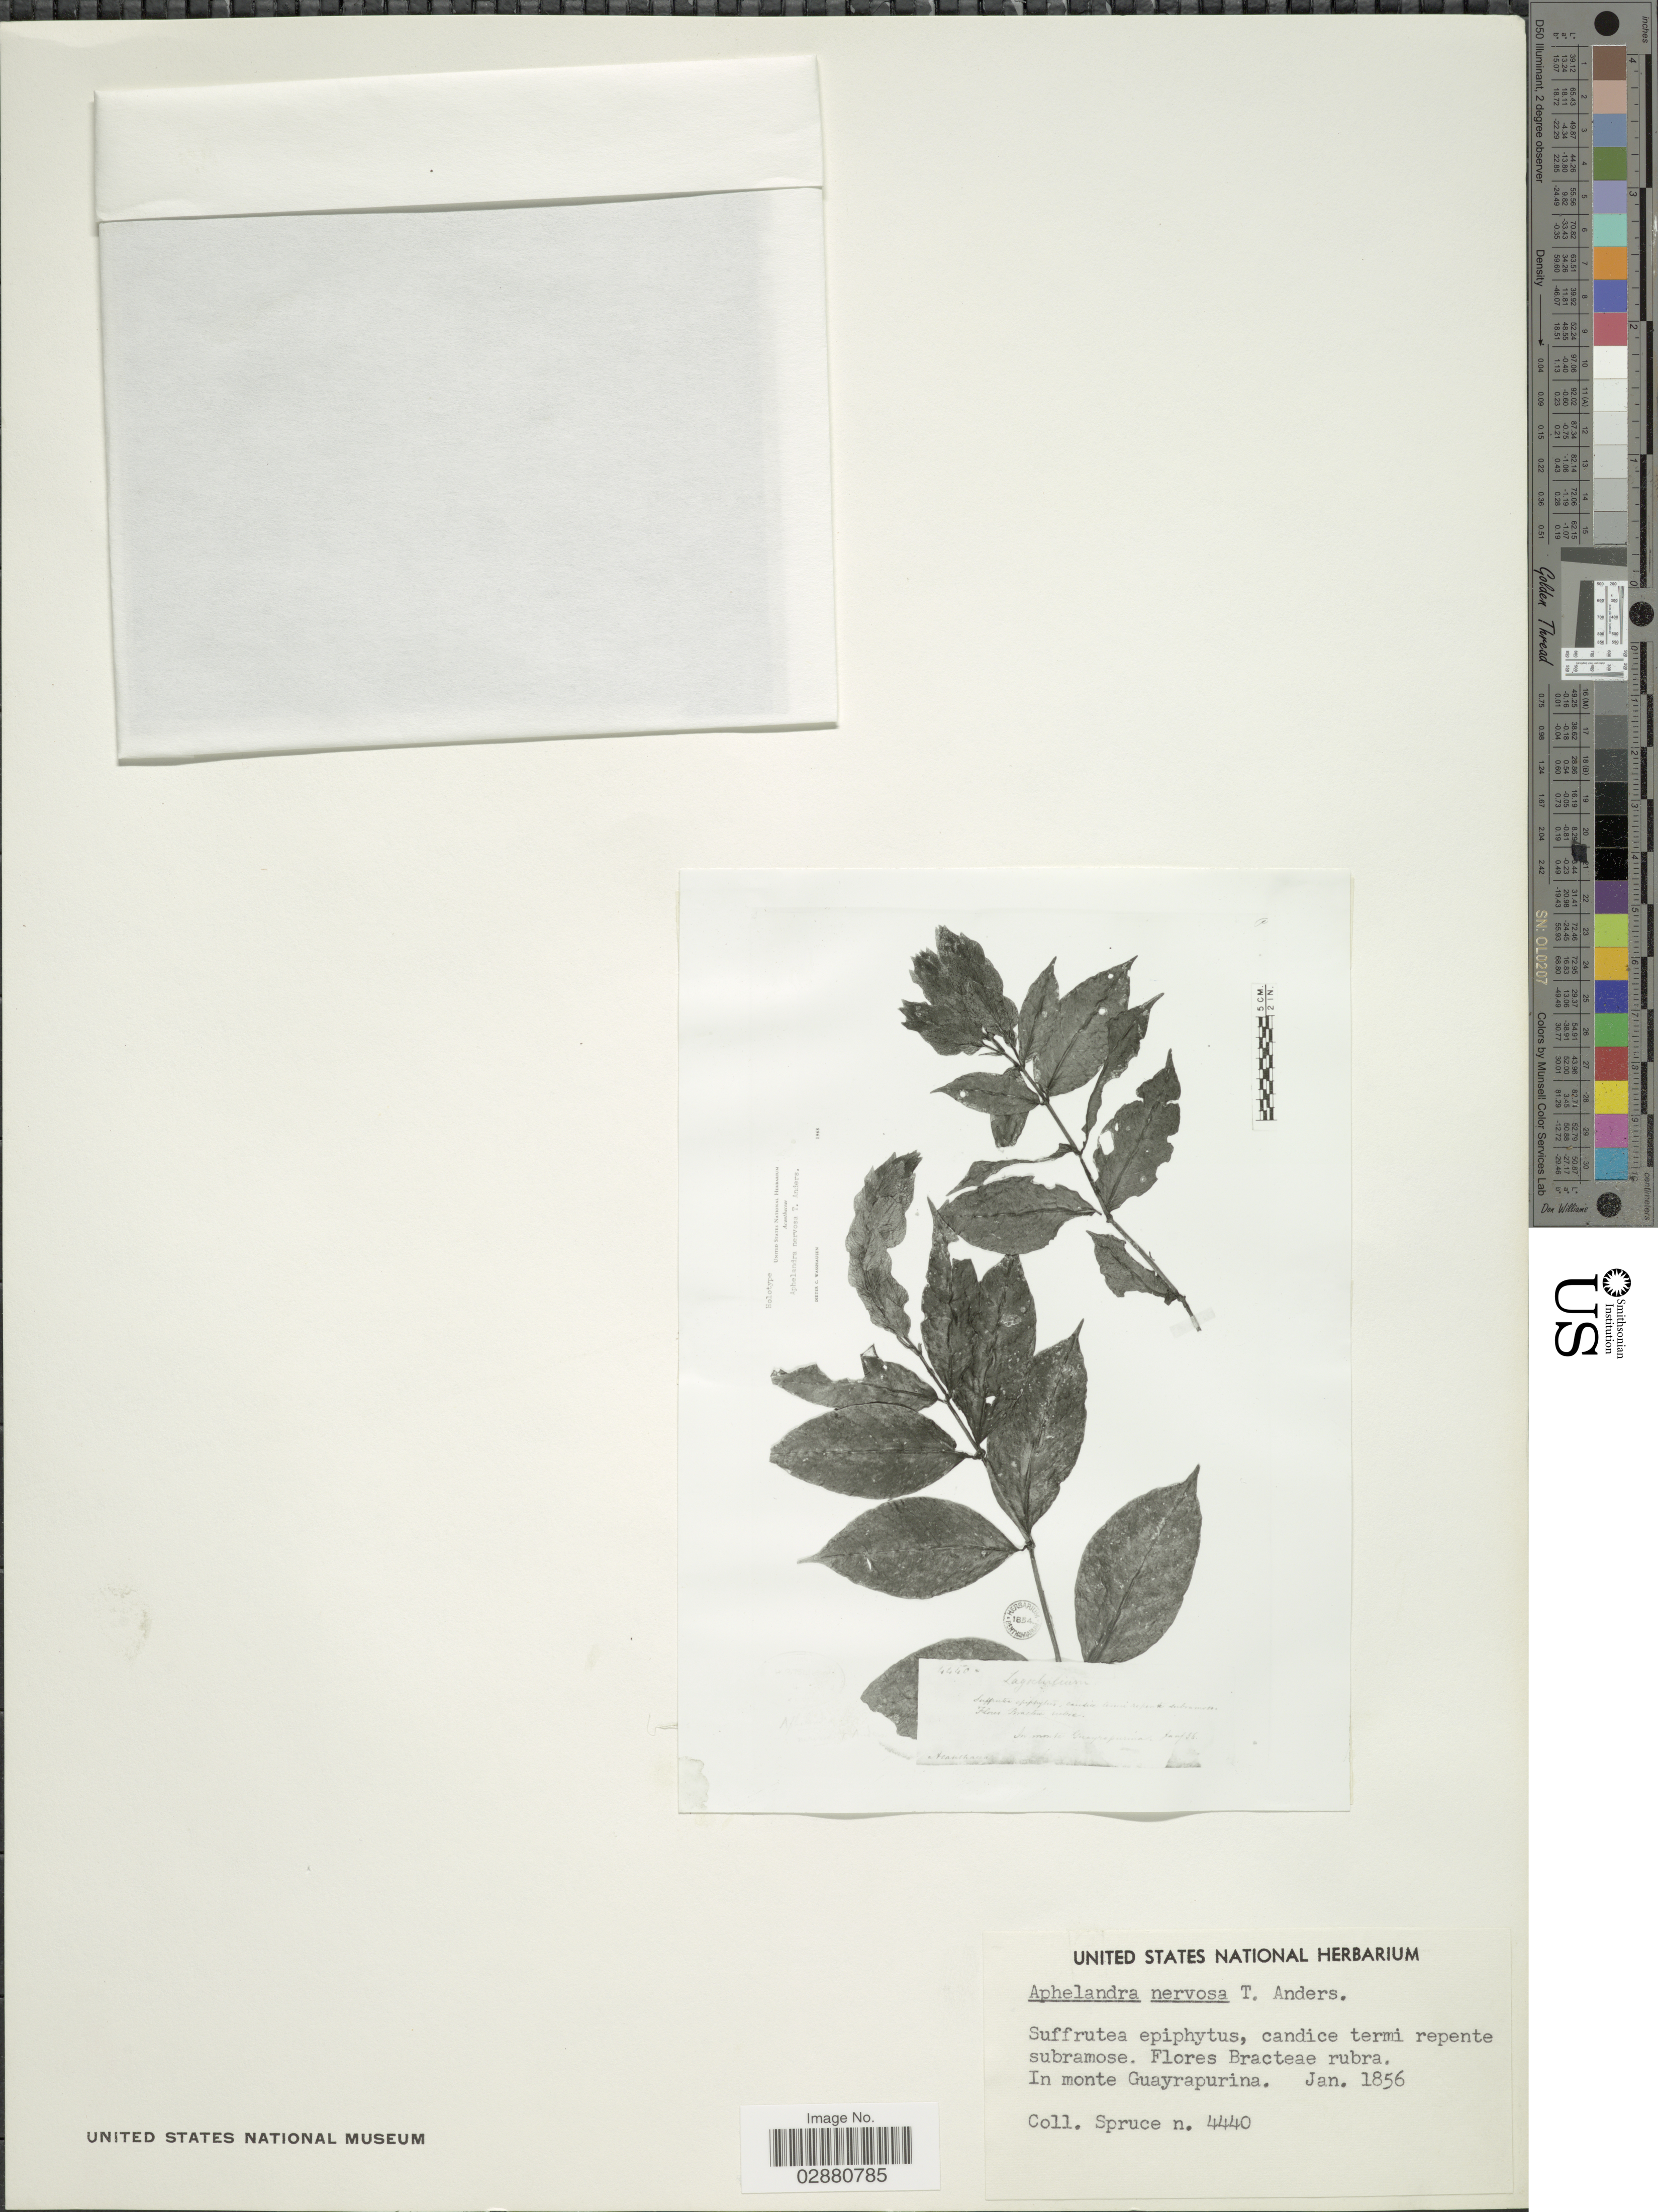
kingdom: Plantae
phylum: Tracheophyta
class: Magnoliopsida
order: Lamiales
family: Acanthaceae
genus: Justicia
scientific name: Justicia scansilis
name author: (Rizzini) V.A.W. Graham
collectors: -. Spruce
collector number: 4440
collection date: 1856-01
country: Peru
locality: In monte Guayrapurina.